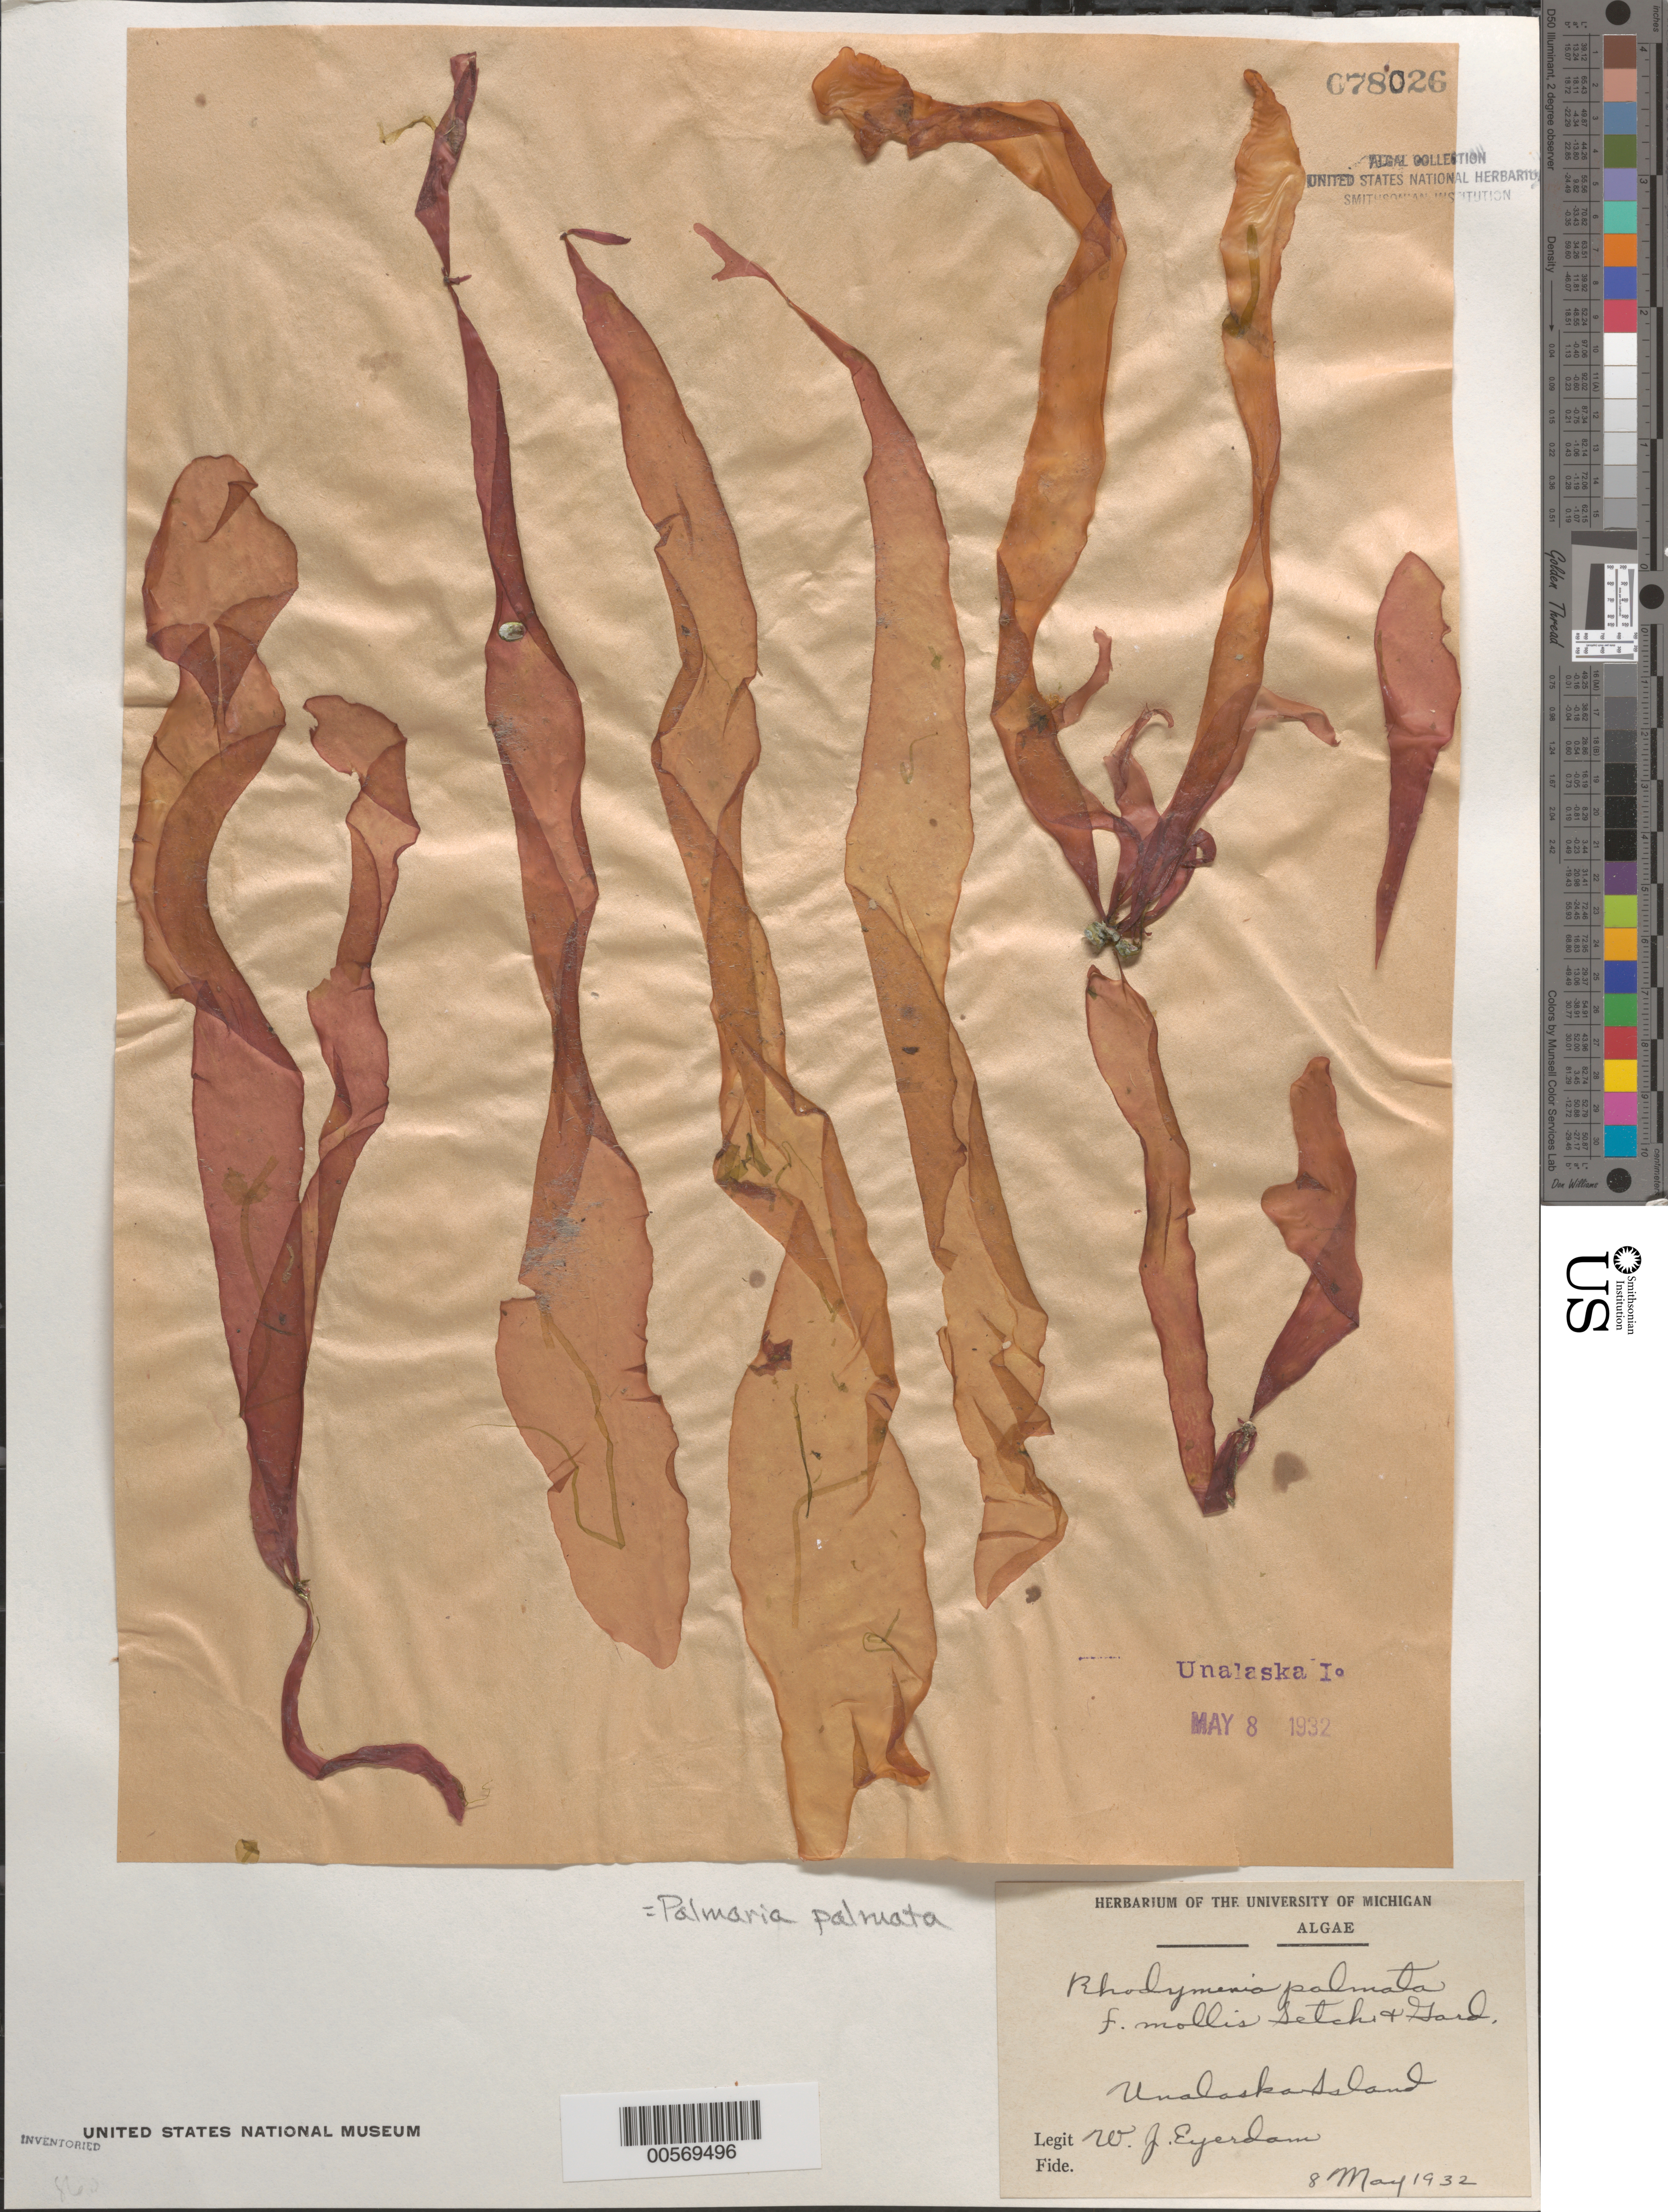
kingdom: Plantae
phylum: Rhodophyta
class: Florideophyceae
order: Palmariales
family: Palmariaceae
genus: Palmaria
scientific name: Palmaria palmata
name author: (L.) F. Weber & D. Mohr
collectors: W. J. Eyerdam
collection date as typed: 08 May 1932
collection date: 1932-05-08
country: United States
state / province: Alaska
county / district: Aleutian Islands Division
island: Unalaska Island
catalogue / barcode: US 78026